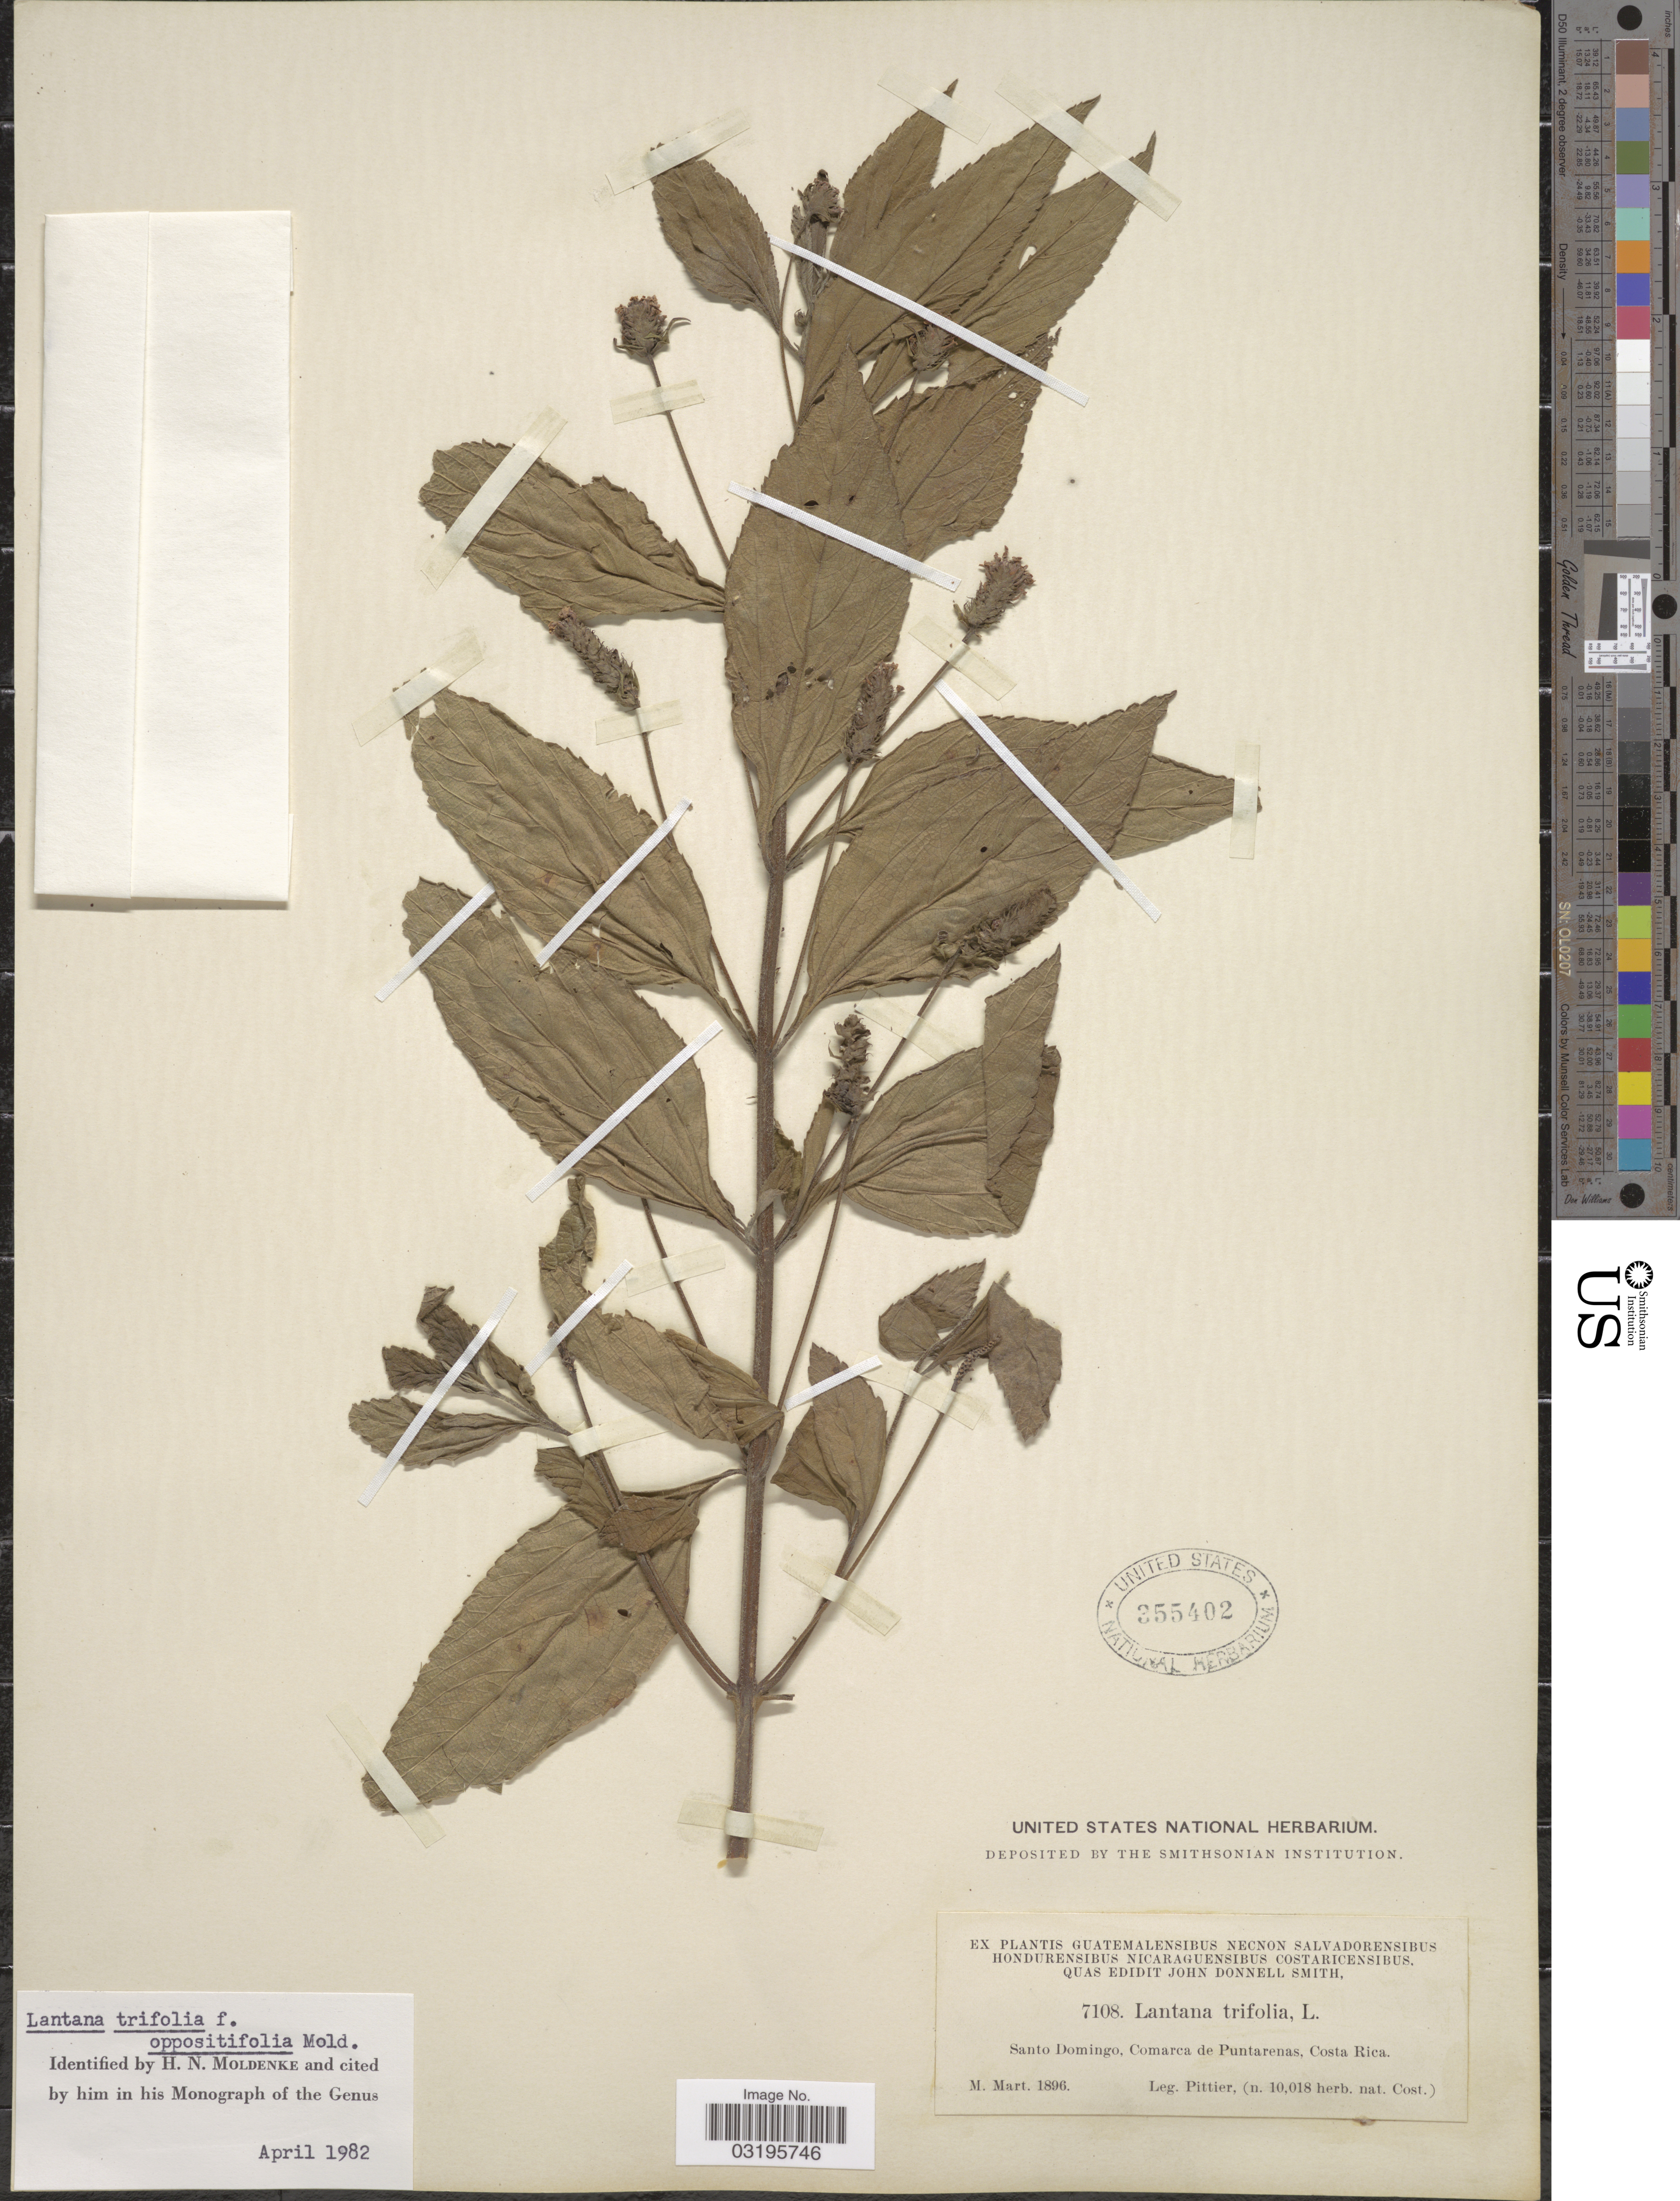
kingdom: Plantae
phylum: Tracheophyta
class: Magnoliopsida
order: Lamiales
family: Verbenaceae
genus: Lantana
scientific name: Lantana trifolia f. oppositifolia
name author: Moldenke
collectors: H. F. Pittier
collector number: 7108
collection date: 1896-03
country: Costa Rica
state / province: Puntarenas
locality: Santa Domingo, Comarca de Puntarenas.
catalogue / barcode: US 355402